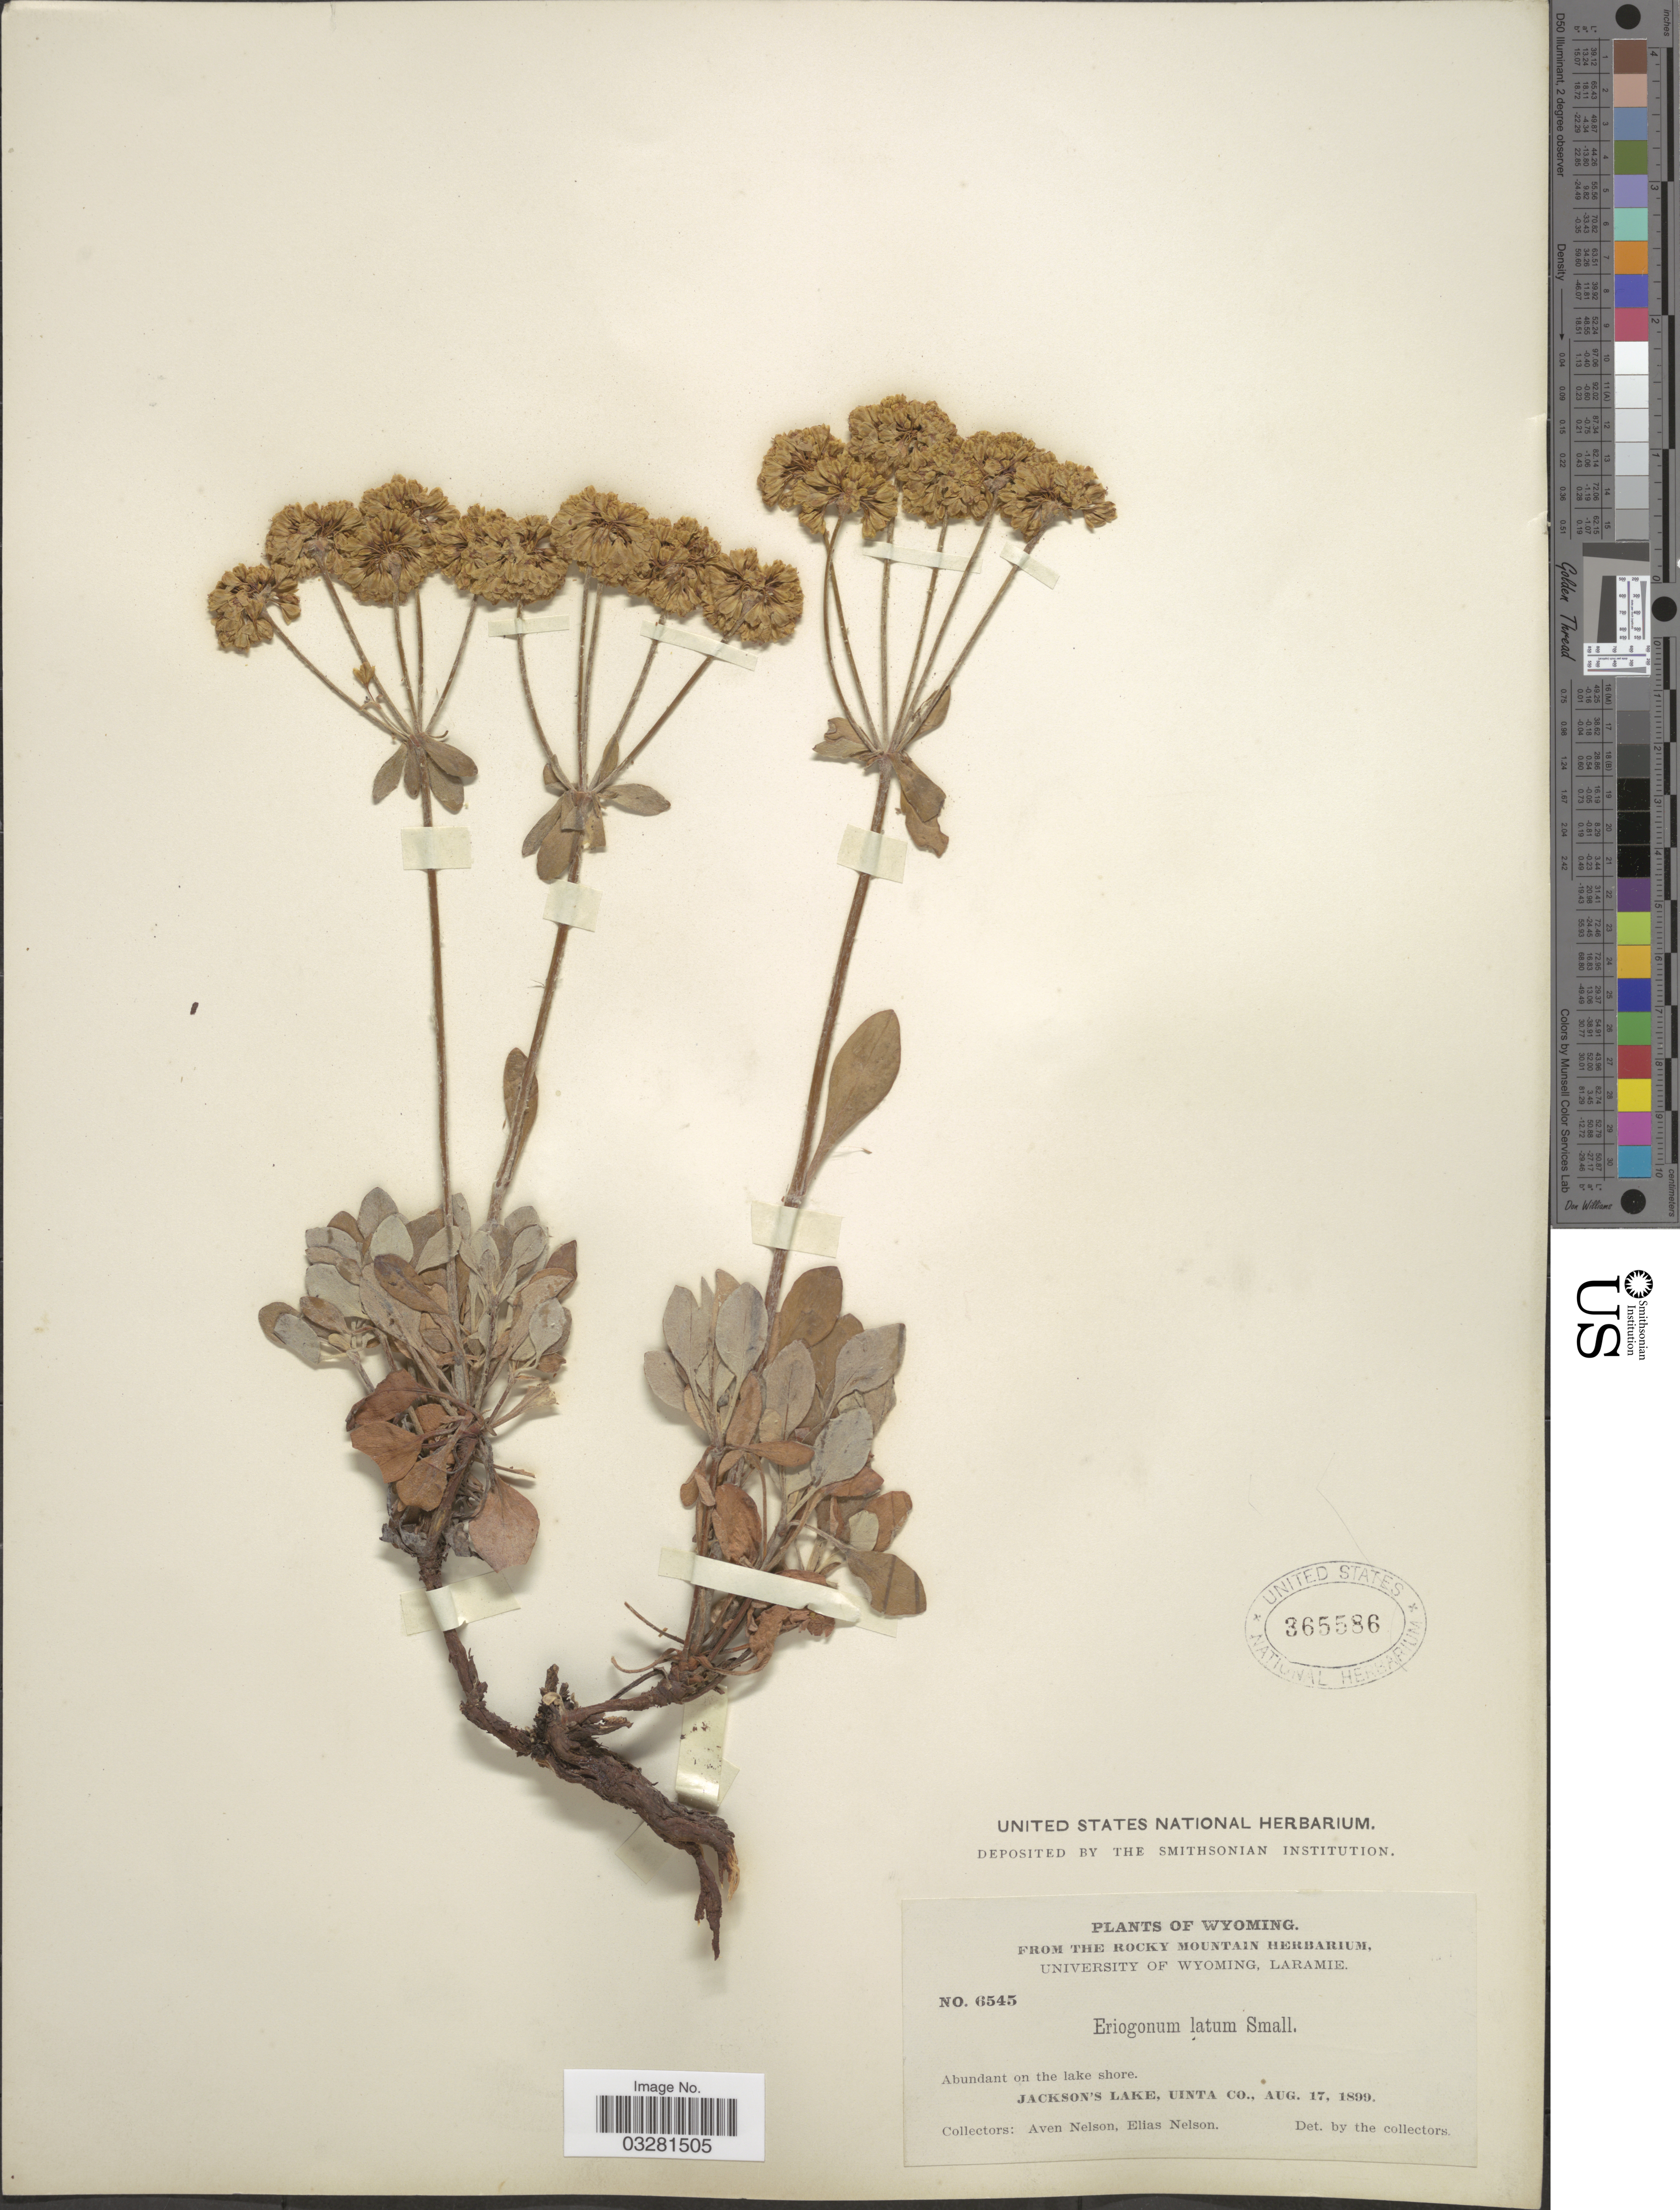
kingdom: Plantae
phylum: Tracheophyta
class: Magnoliopsida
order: Caryophyllales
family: Polygonaceae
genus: Eriogonum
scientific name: Eriogonum umbellatum var. umbellatum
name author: Torr.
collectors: A. Nelson & E. Nelson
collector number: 6545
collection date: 1899-08-17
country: United States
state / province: Wyoming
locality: Jackson's Lake, Uinta Co.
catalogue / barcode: US 365586